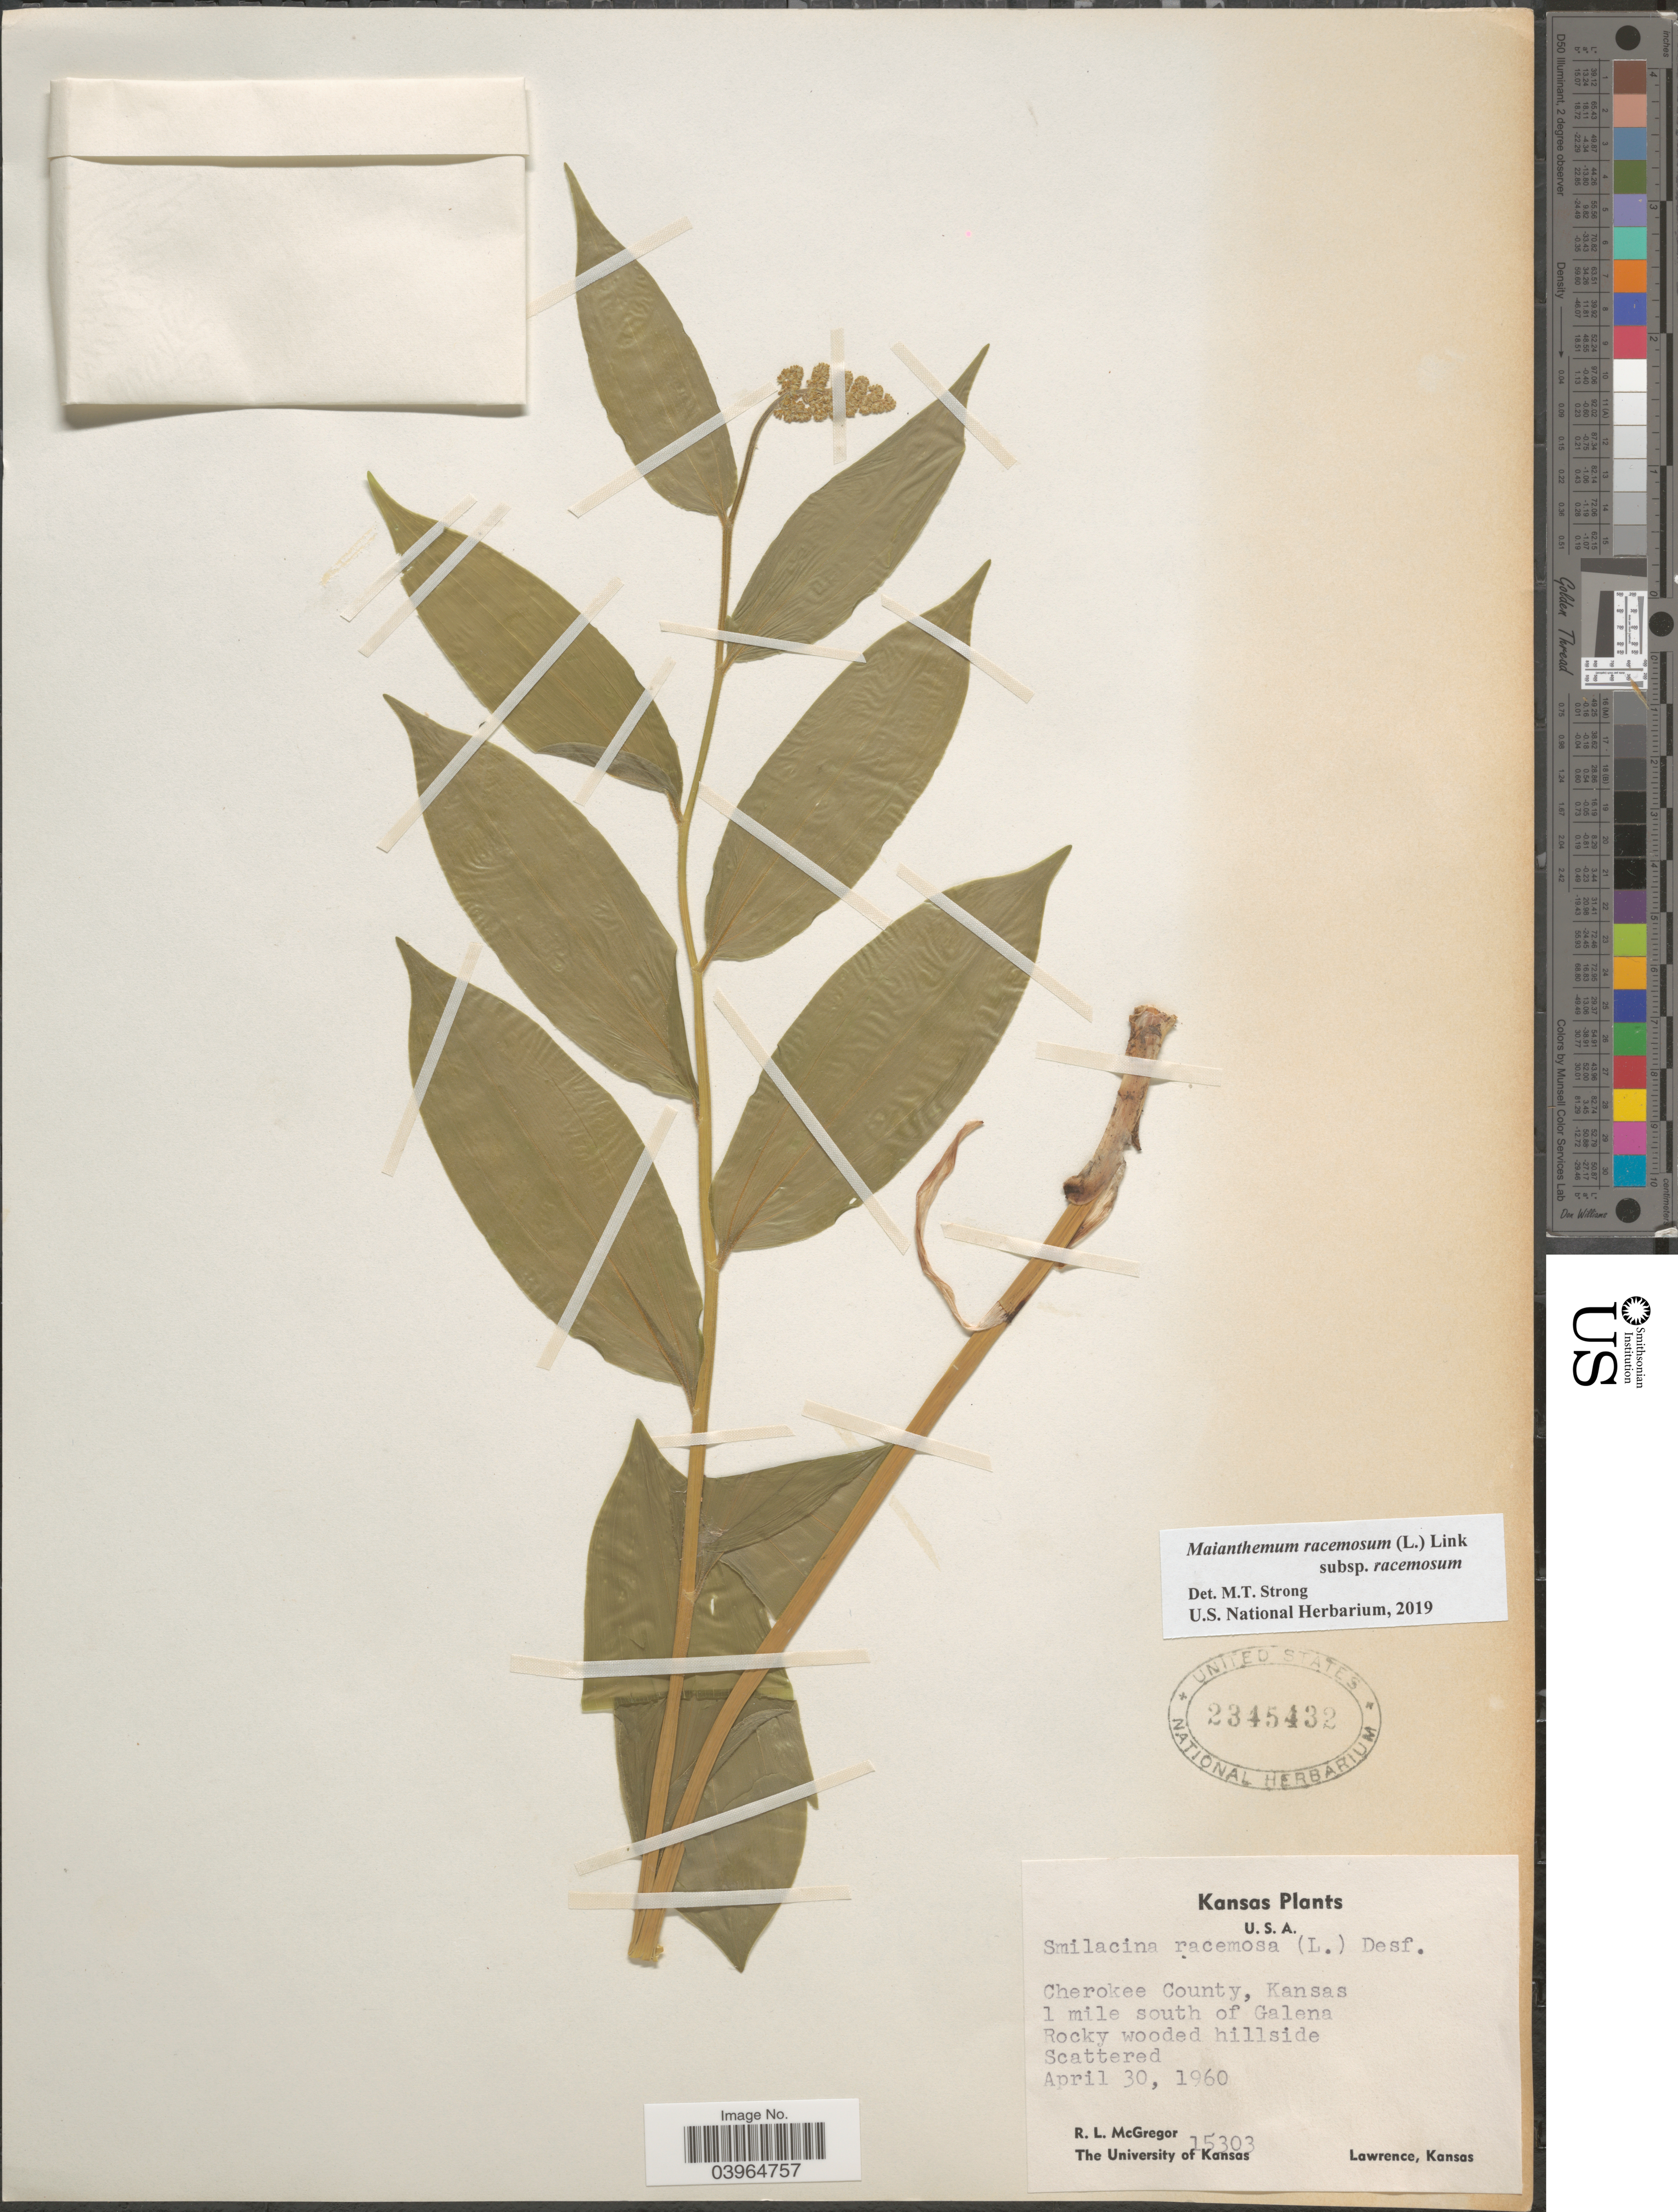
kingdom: Plantae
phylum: Tracheophyta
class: Liliopsida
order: Asparagales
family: Asparagaceae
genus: Maianthemum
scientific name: Maianthemum racemosum subsp. racemosum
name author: (L.) Link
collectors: R. McGregor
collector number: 15303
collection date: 1960-04-30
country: United States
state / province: Kansas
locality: Cherokee County. 1 mile south of Galena.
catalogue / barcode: US 2345432